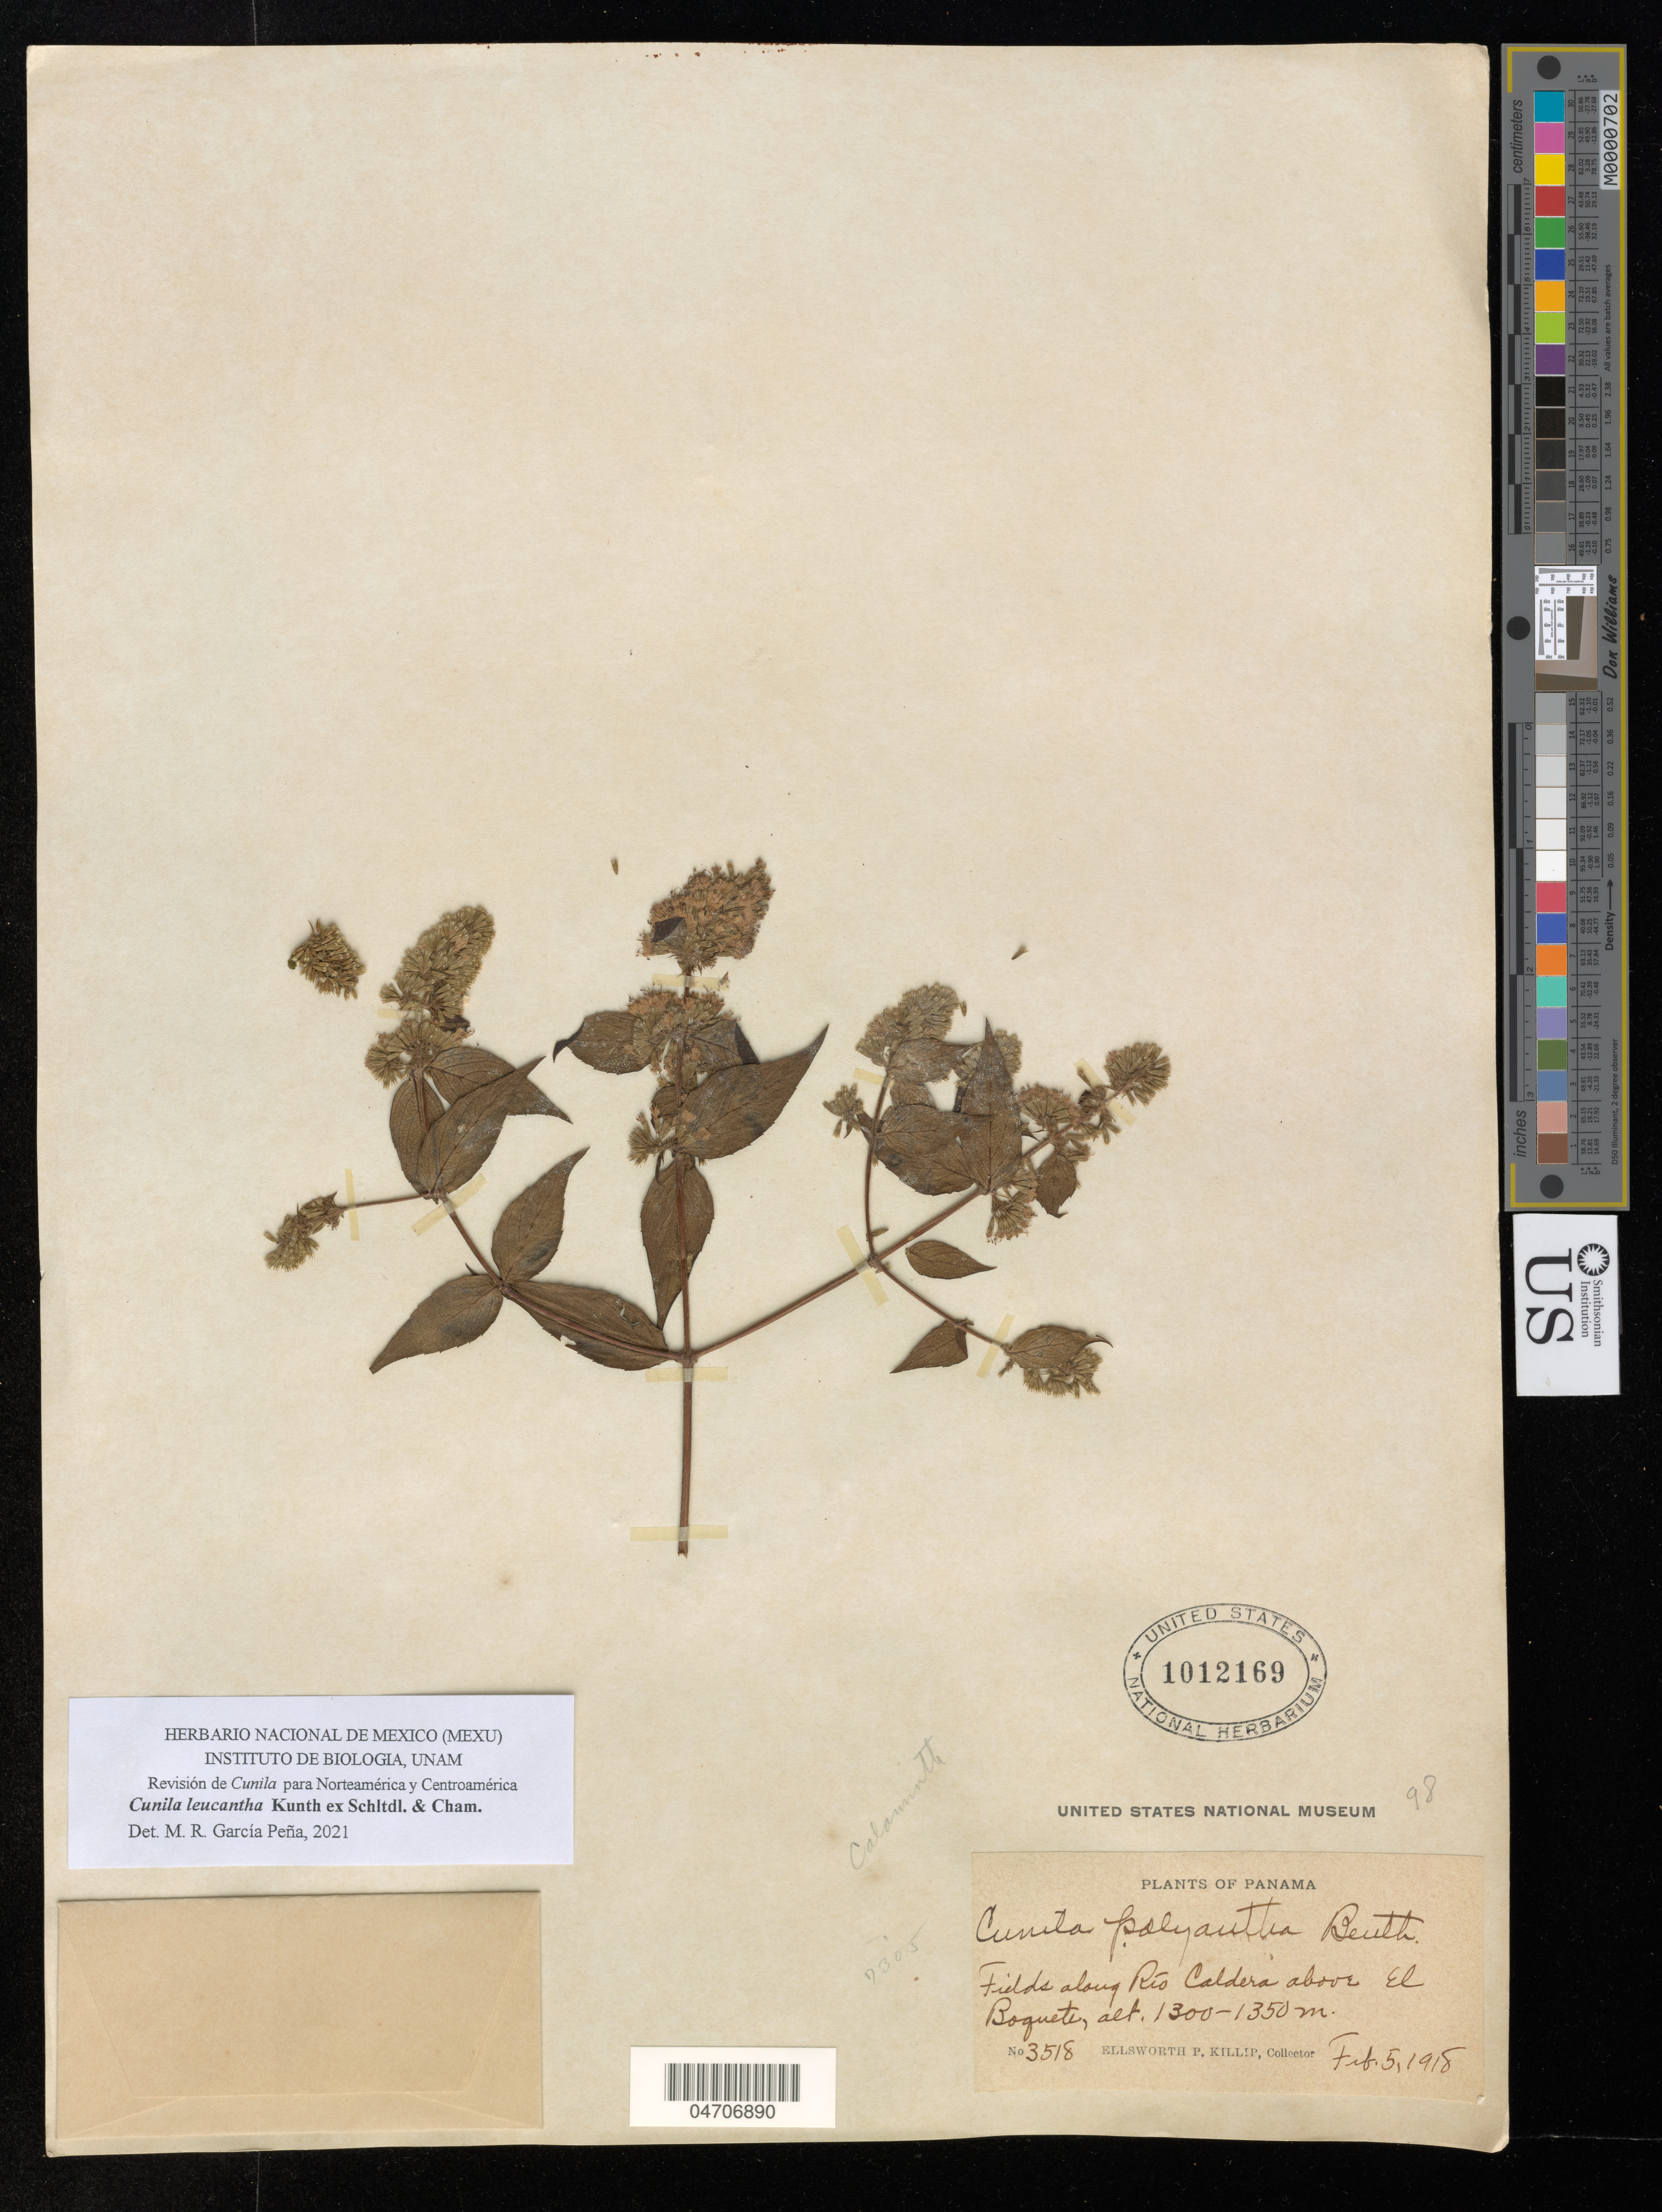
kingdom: Plantae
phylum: Tracheophyta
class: Magnoliopsida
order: Lamiales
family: Lamiaceae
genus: Cunila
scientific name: Cunila leucantha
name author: Kunth ex Schltdl. & Cham.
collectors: E. P. Killip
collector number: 3518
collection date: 1918-02-05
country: Panama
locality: Fields along Río Caldera above El Boquete.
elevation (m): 1300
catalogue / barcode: US 1012169